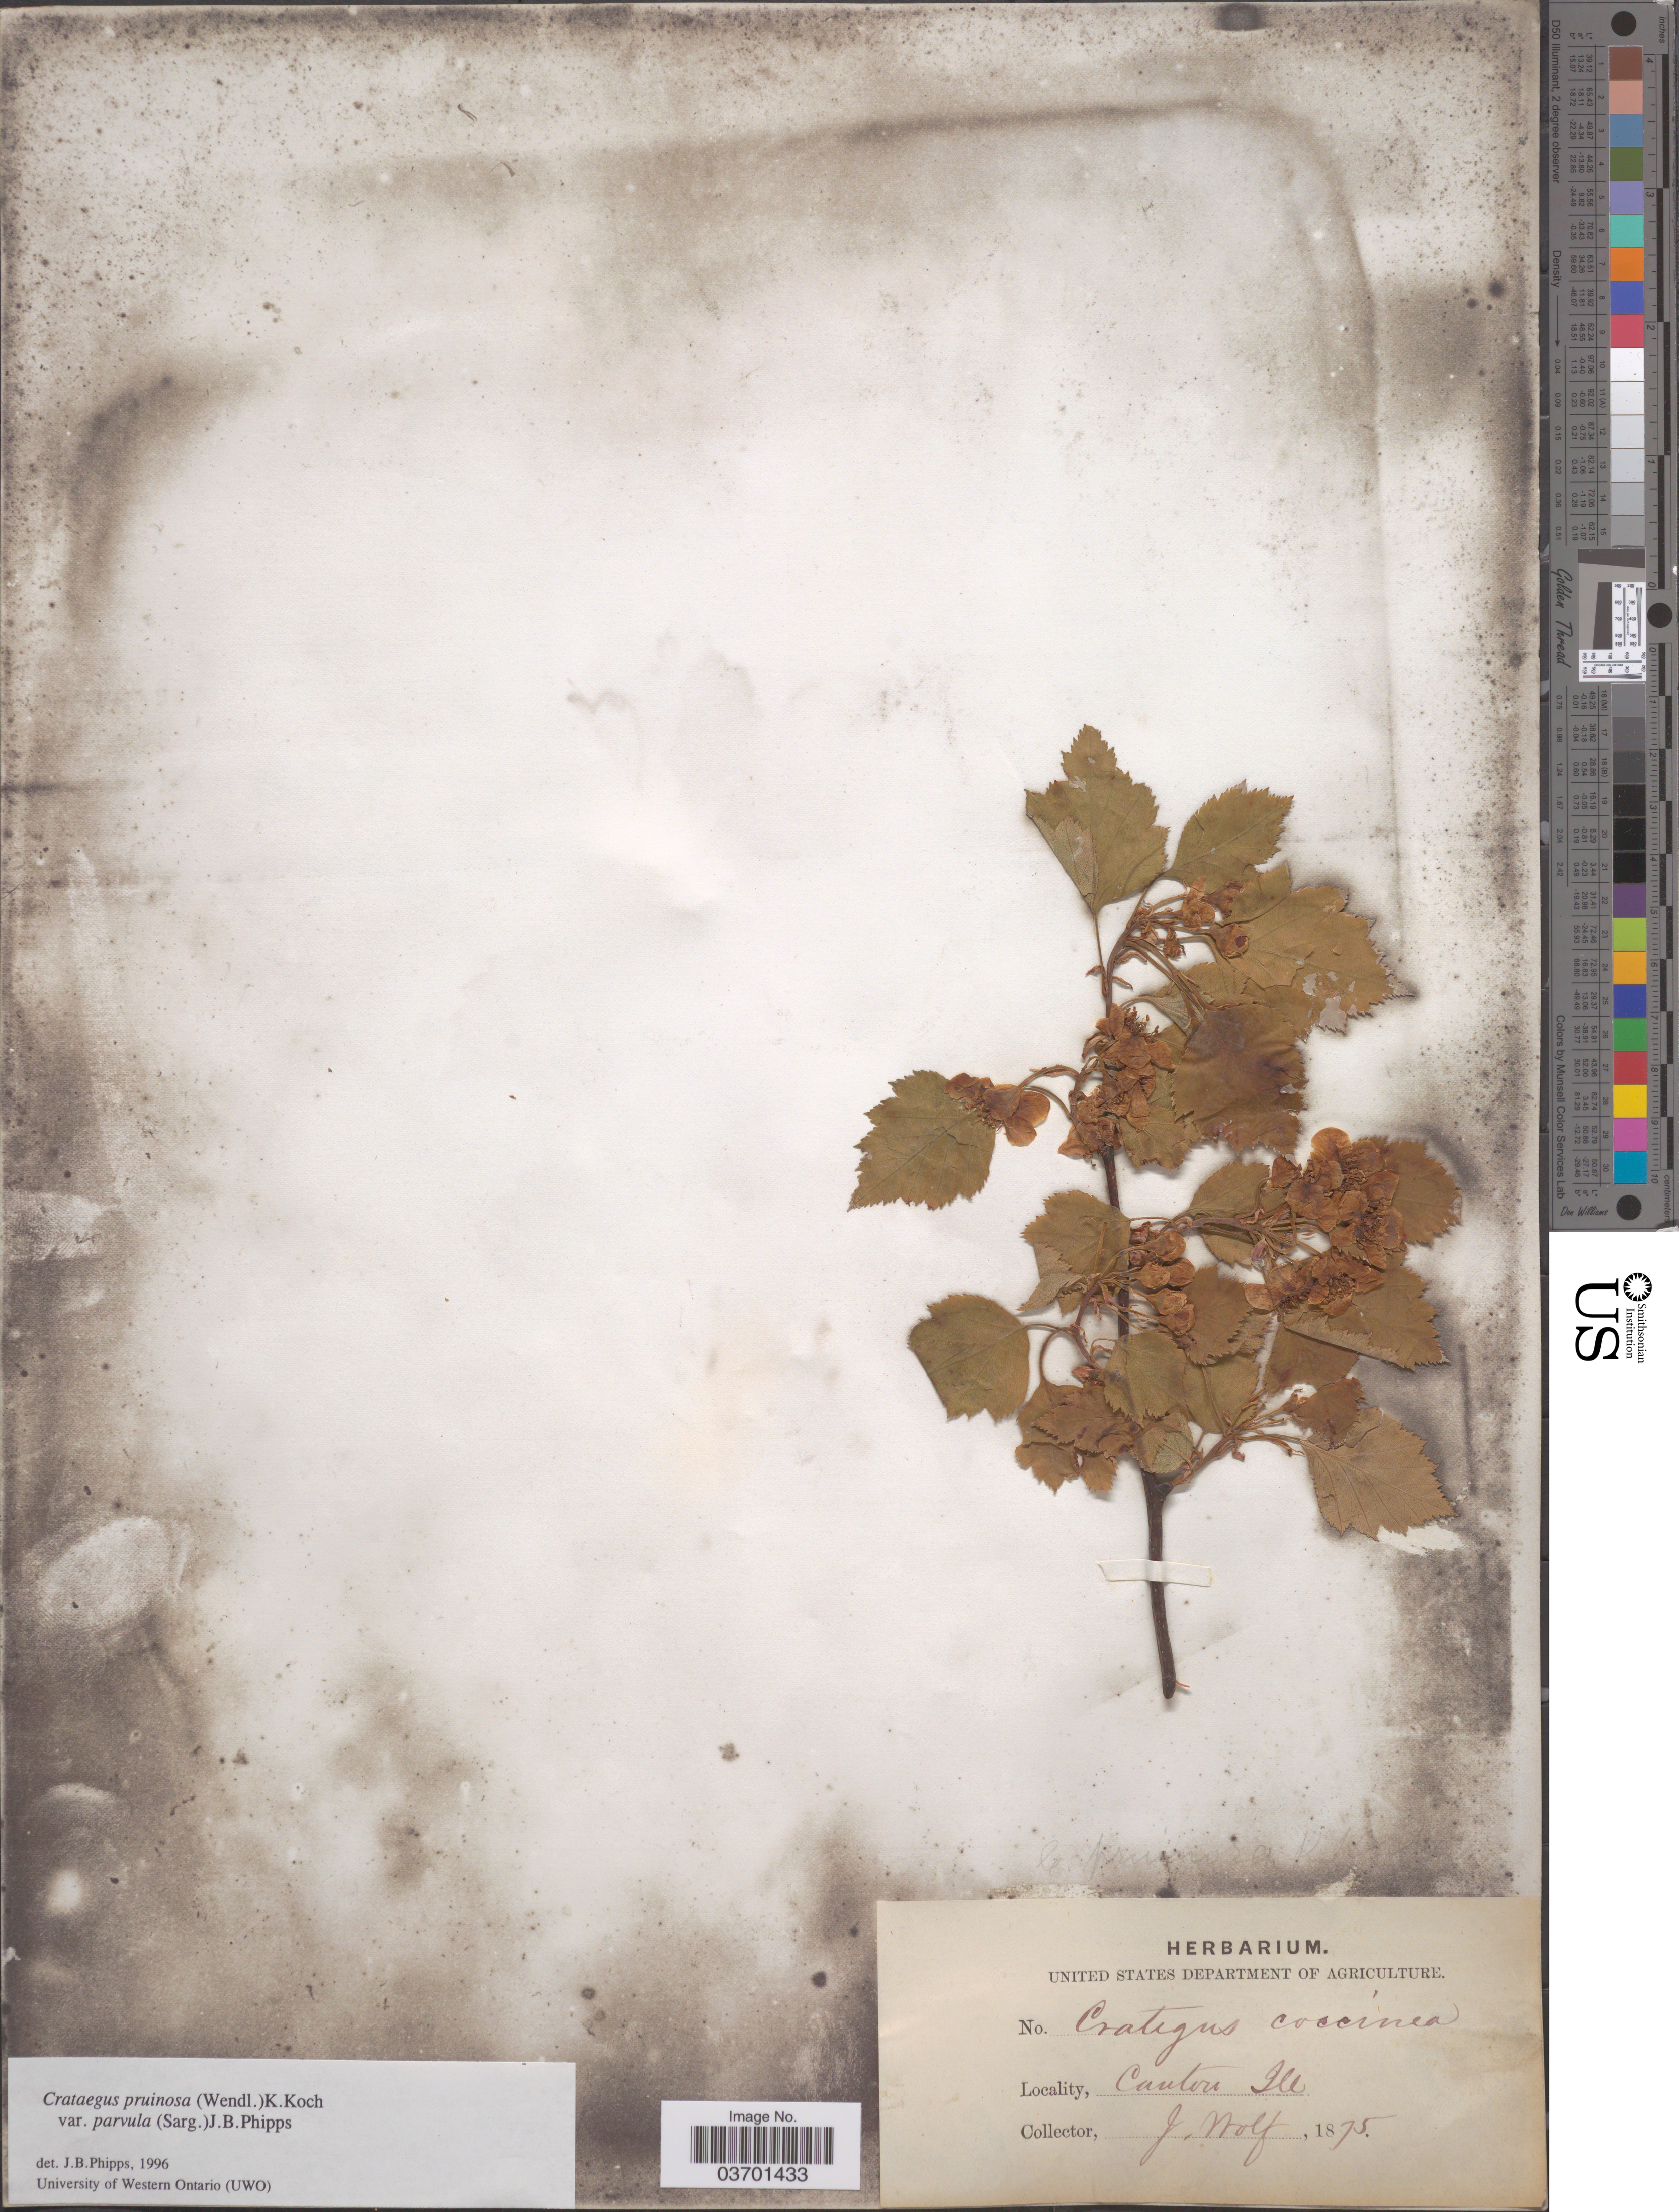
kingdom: Plantae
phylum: Tracheophyta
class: Magnoliopsida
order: Rosales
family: Rosaceae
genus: Crataegus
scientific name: Crataegus pruinosa var. parvula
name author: (Sarg.) J.B. Phipps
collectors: J. Wolf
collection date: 1875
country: United States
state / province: Illinois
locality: Canton.